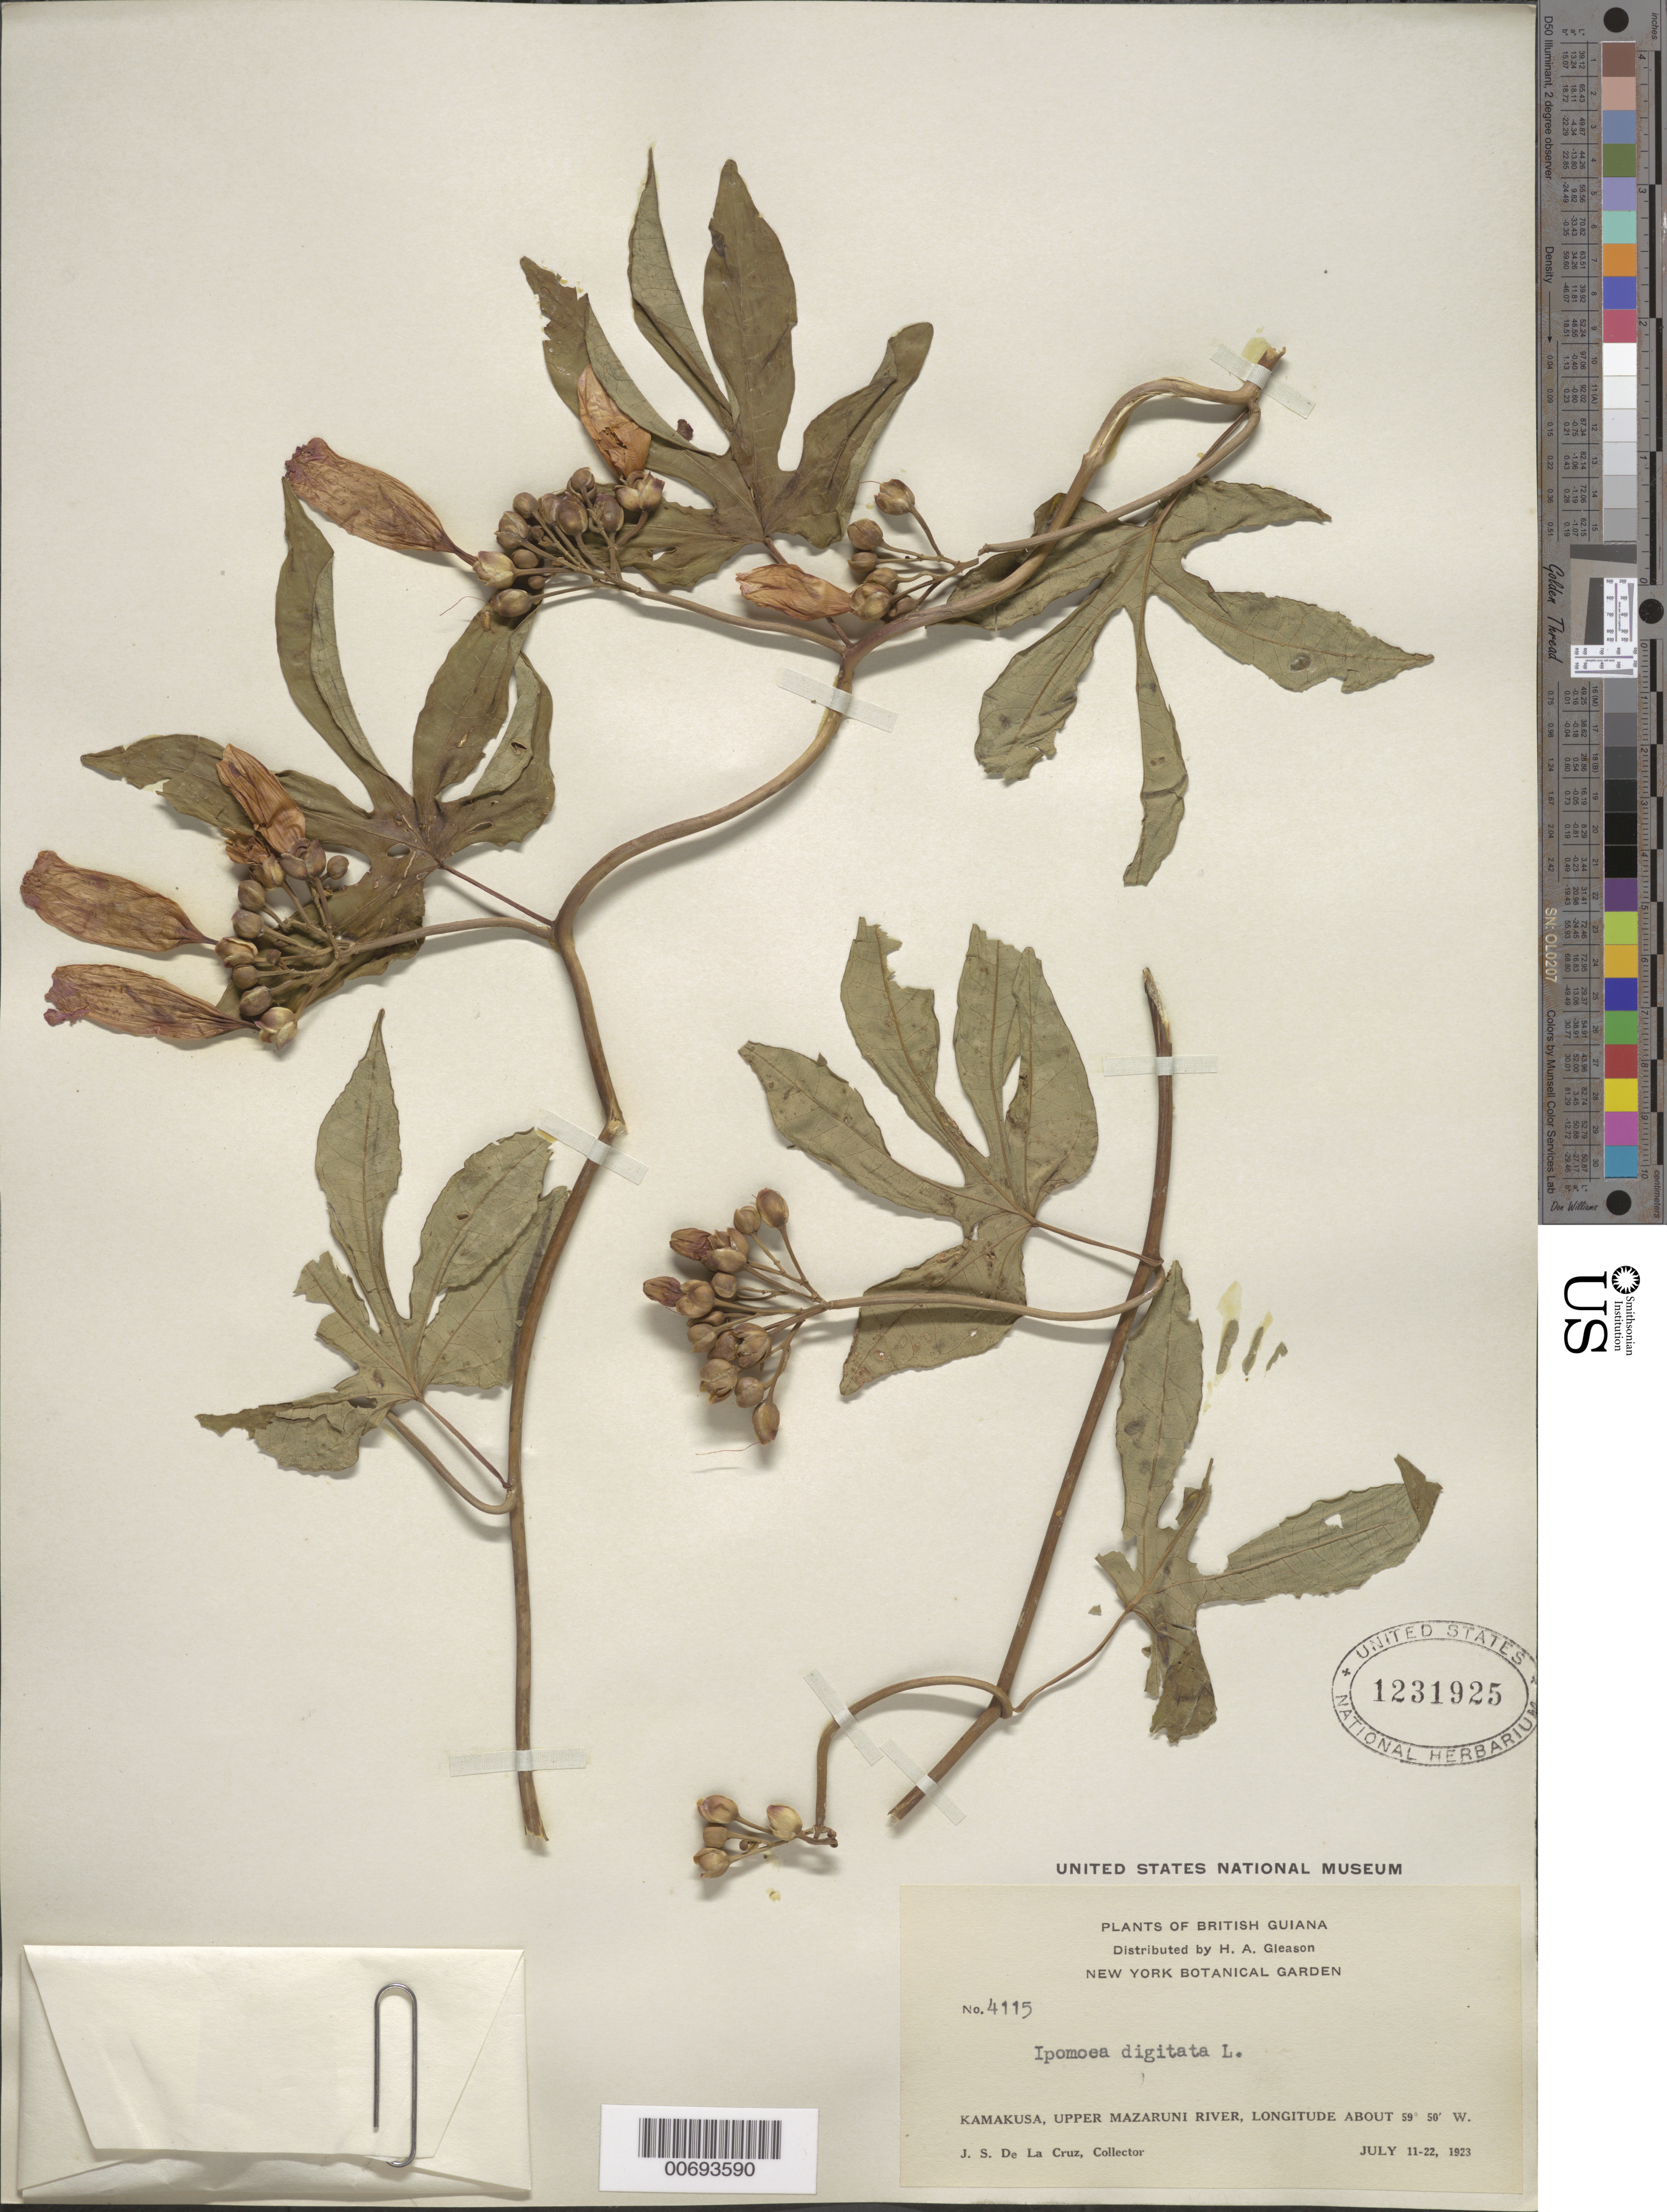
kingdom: Plantae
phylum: Tracheophyta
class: Magnoliopsida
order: Solanales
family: Convolvulaceae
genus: Ipomoea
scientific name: Ipomoea digitata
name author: L.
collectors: J. S. de la Cruz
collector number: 4115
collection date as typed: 11-Jul-23 to 22-Jul-23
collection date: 1923-07-11/1923-07-22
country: Guyana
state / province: Cuyuni-Mazaruni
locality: Kamakusa, Upper Mazaruni R.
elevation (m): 100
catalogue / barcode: US 1231925